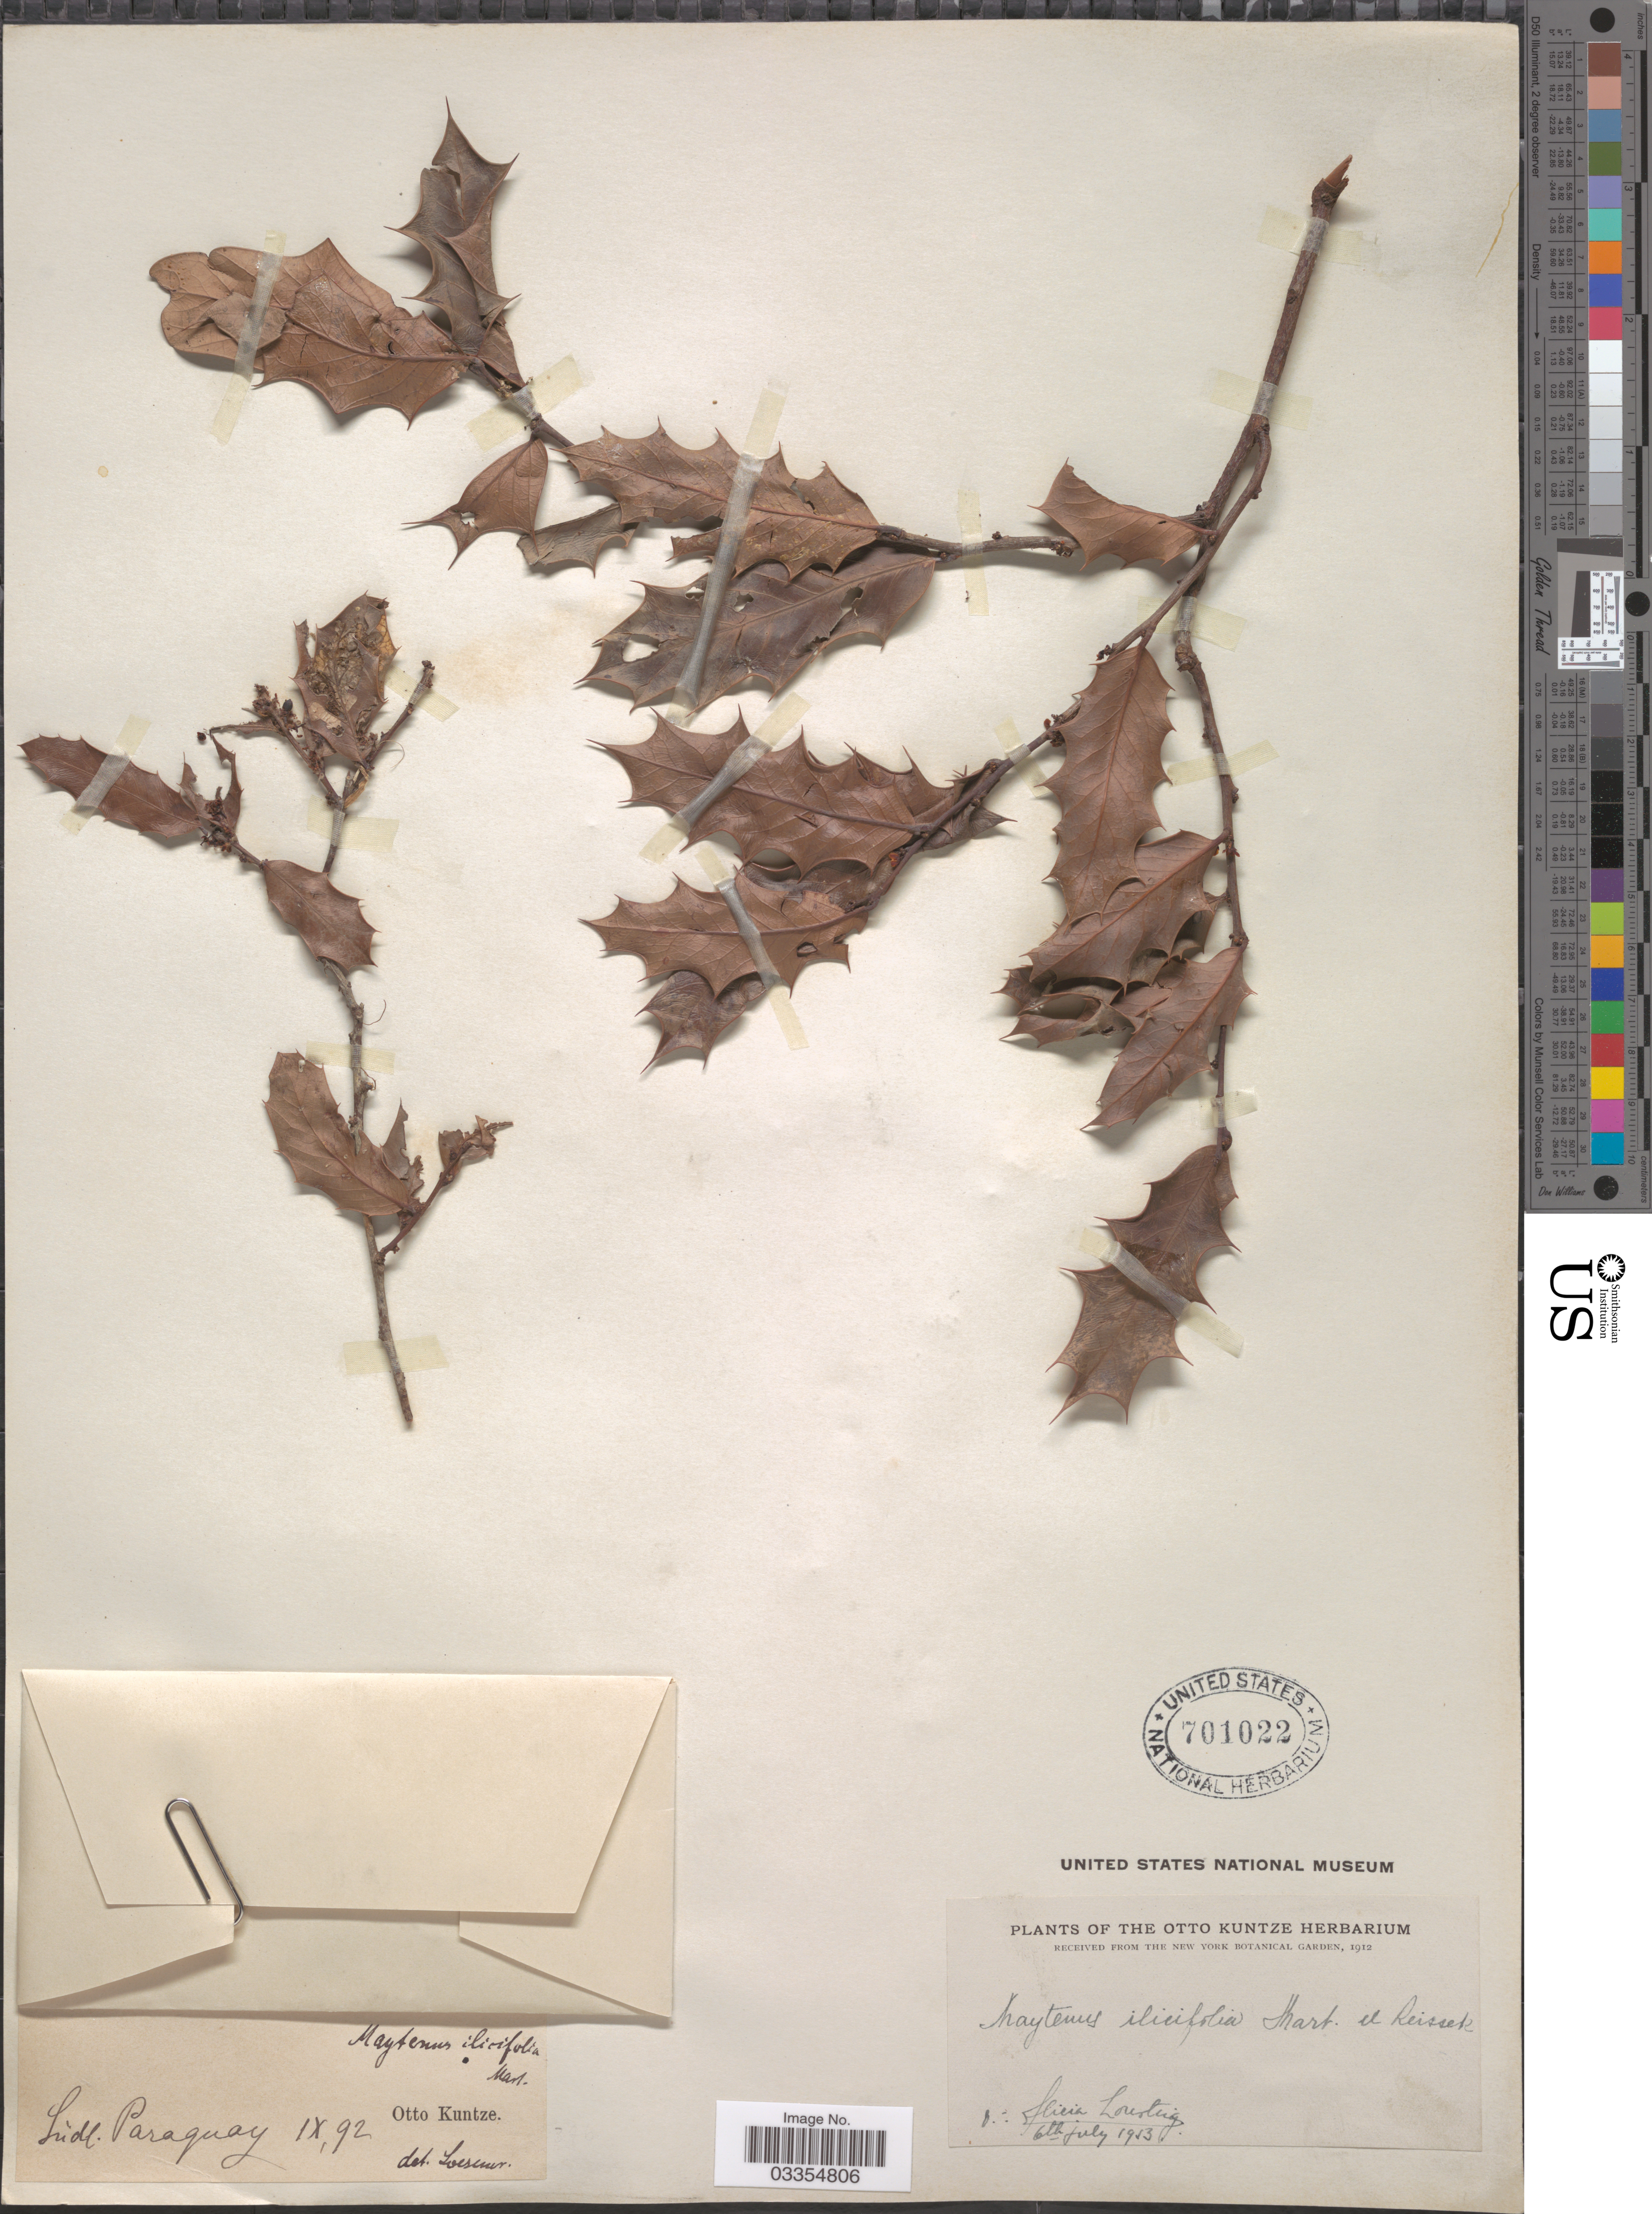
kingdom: Plantae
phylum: Tracheophyta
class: Magnoliopsida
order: Celastrales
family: Celastraceae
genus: Maytenus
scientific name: Maytenus ilicifolia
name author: (Schrad.) Planch.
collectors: C.E.O. Kuntze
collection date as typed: Transcribed d/m/y: /9/92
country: Paraguay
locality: Südl. Paraguay.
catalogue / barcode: US 701022